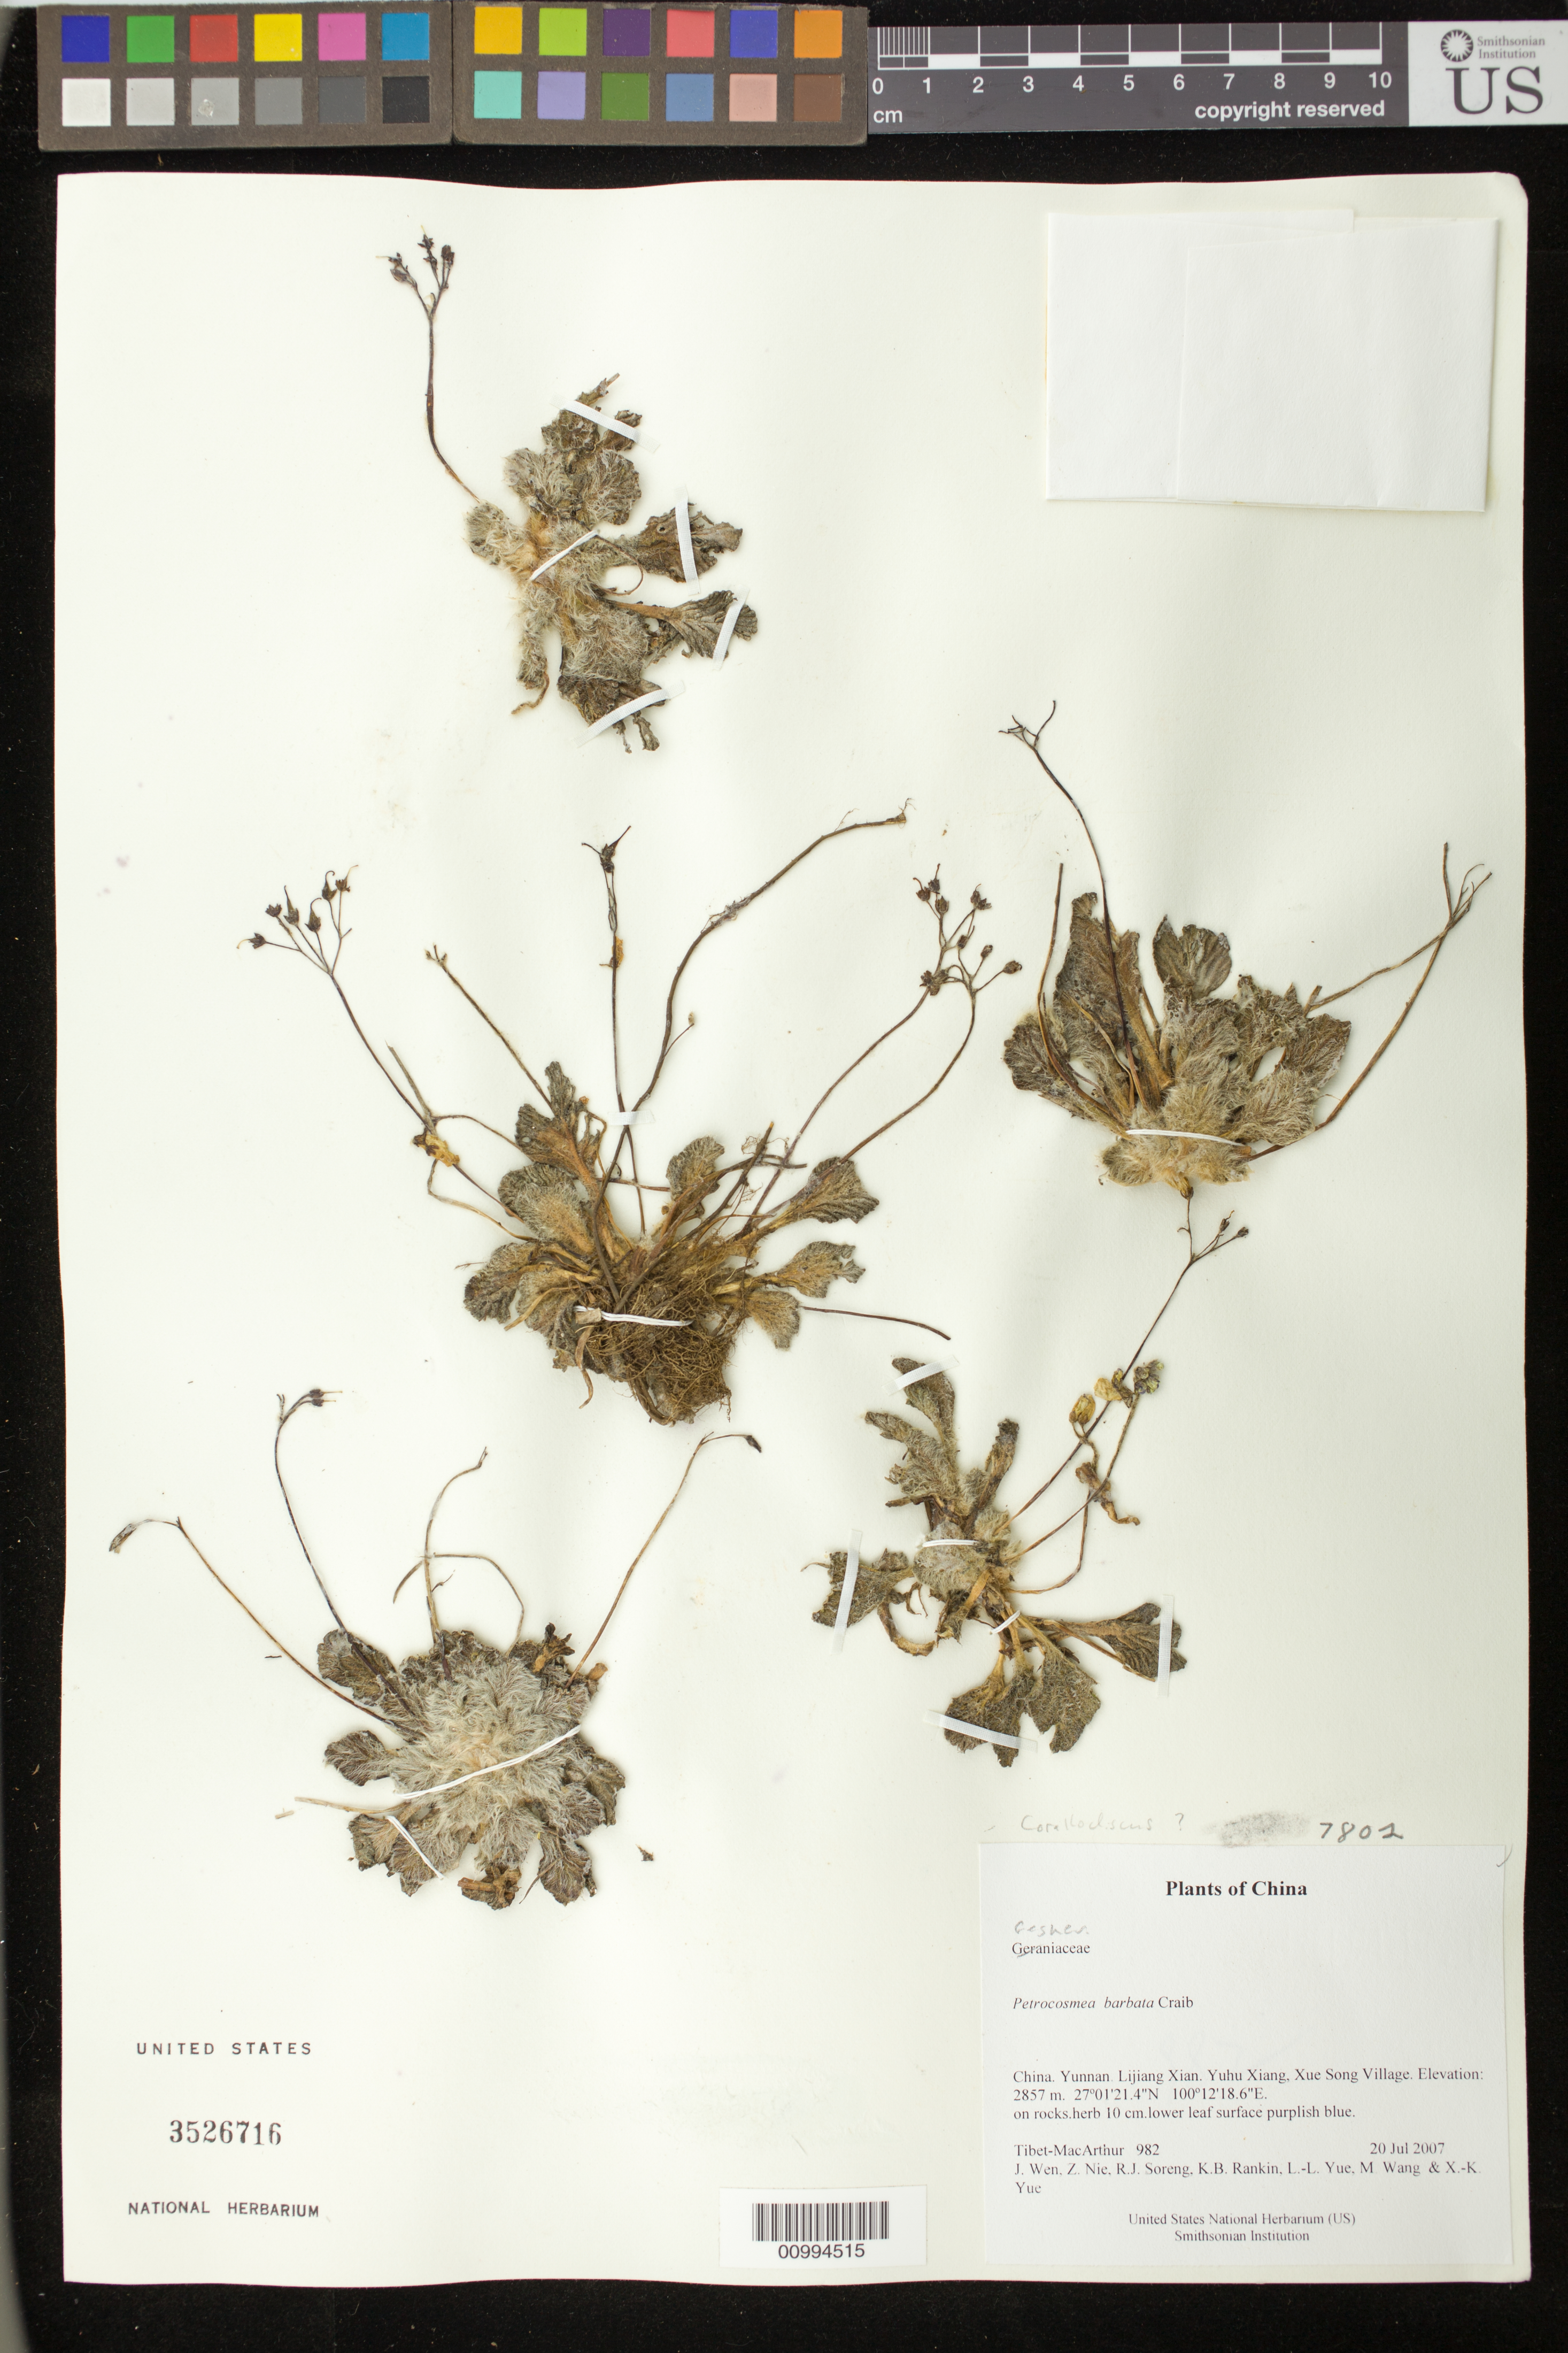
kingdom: Plantae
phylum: Tracheophyta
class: Magnoliopsida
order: Lamiales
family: Gesneriaceae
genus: Petrocosmea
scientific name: Petrocosmea barbata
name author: Craib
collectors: Tibet-MacArthur, J. Wen, Z. Nie, R. J. Soreng, K. Rankin, L. Yue, M. Wang & X. Yue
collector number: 982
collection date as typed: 20 Jul 2007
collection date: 2007-07-20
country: China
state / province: Yunnan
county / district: Lijiang Xian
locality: Yuhu Xiang, Xue Song Village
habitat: On rocks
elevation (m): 2857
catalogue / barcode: US 3526716